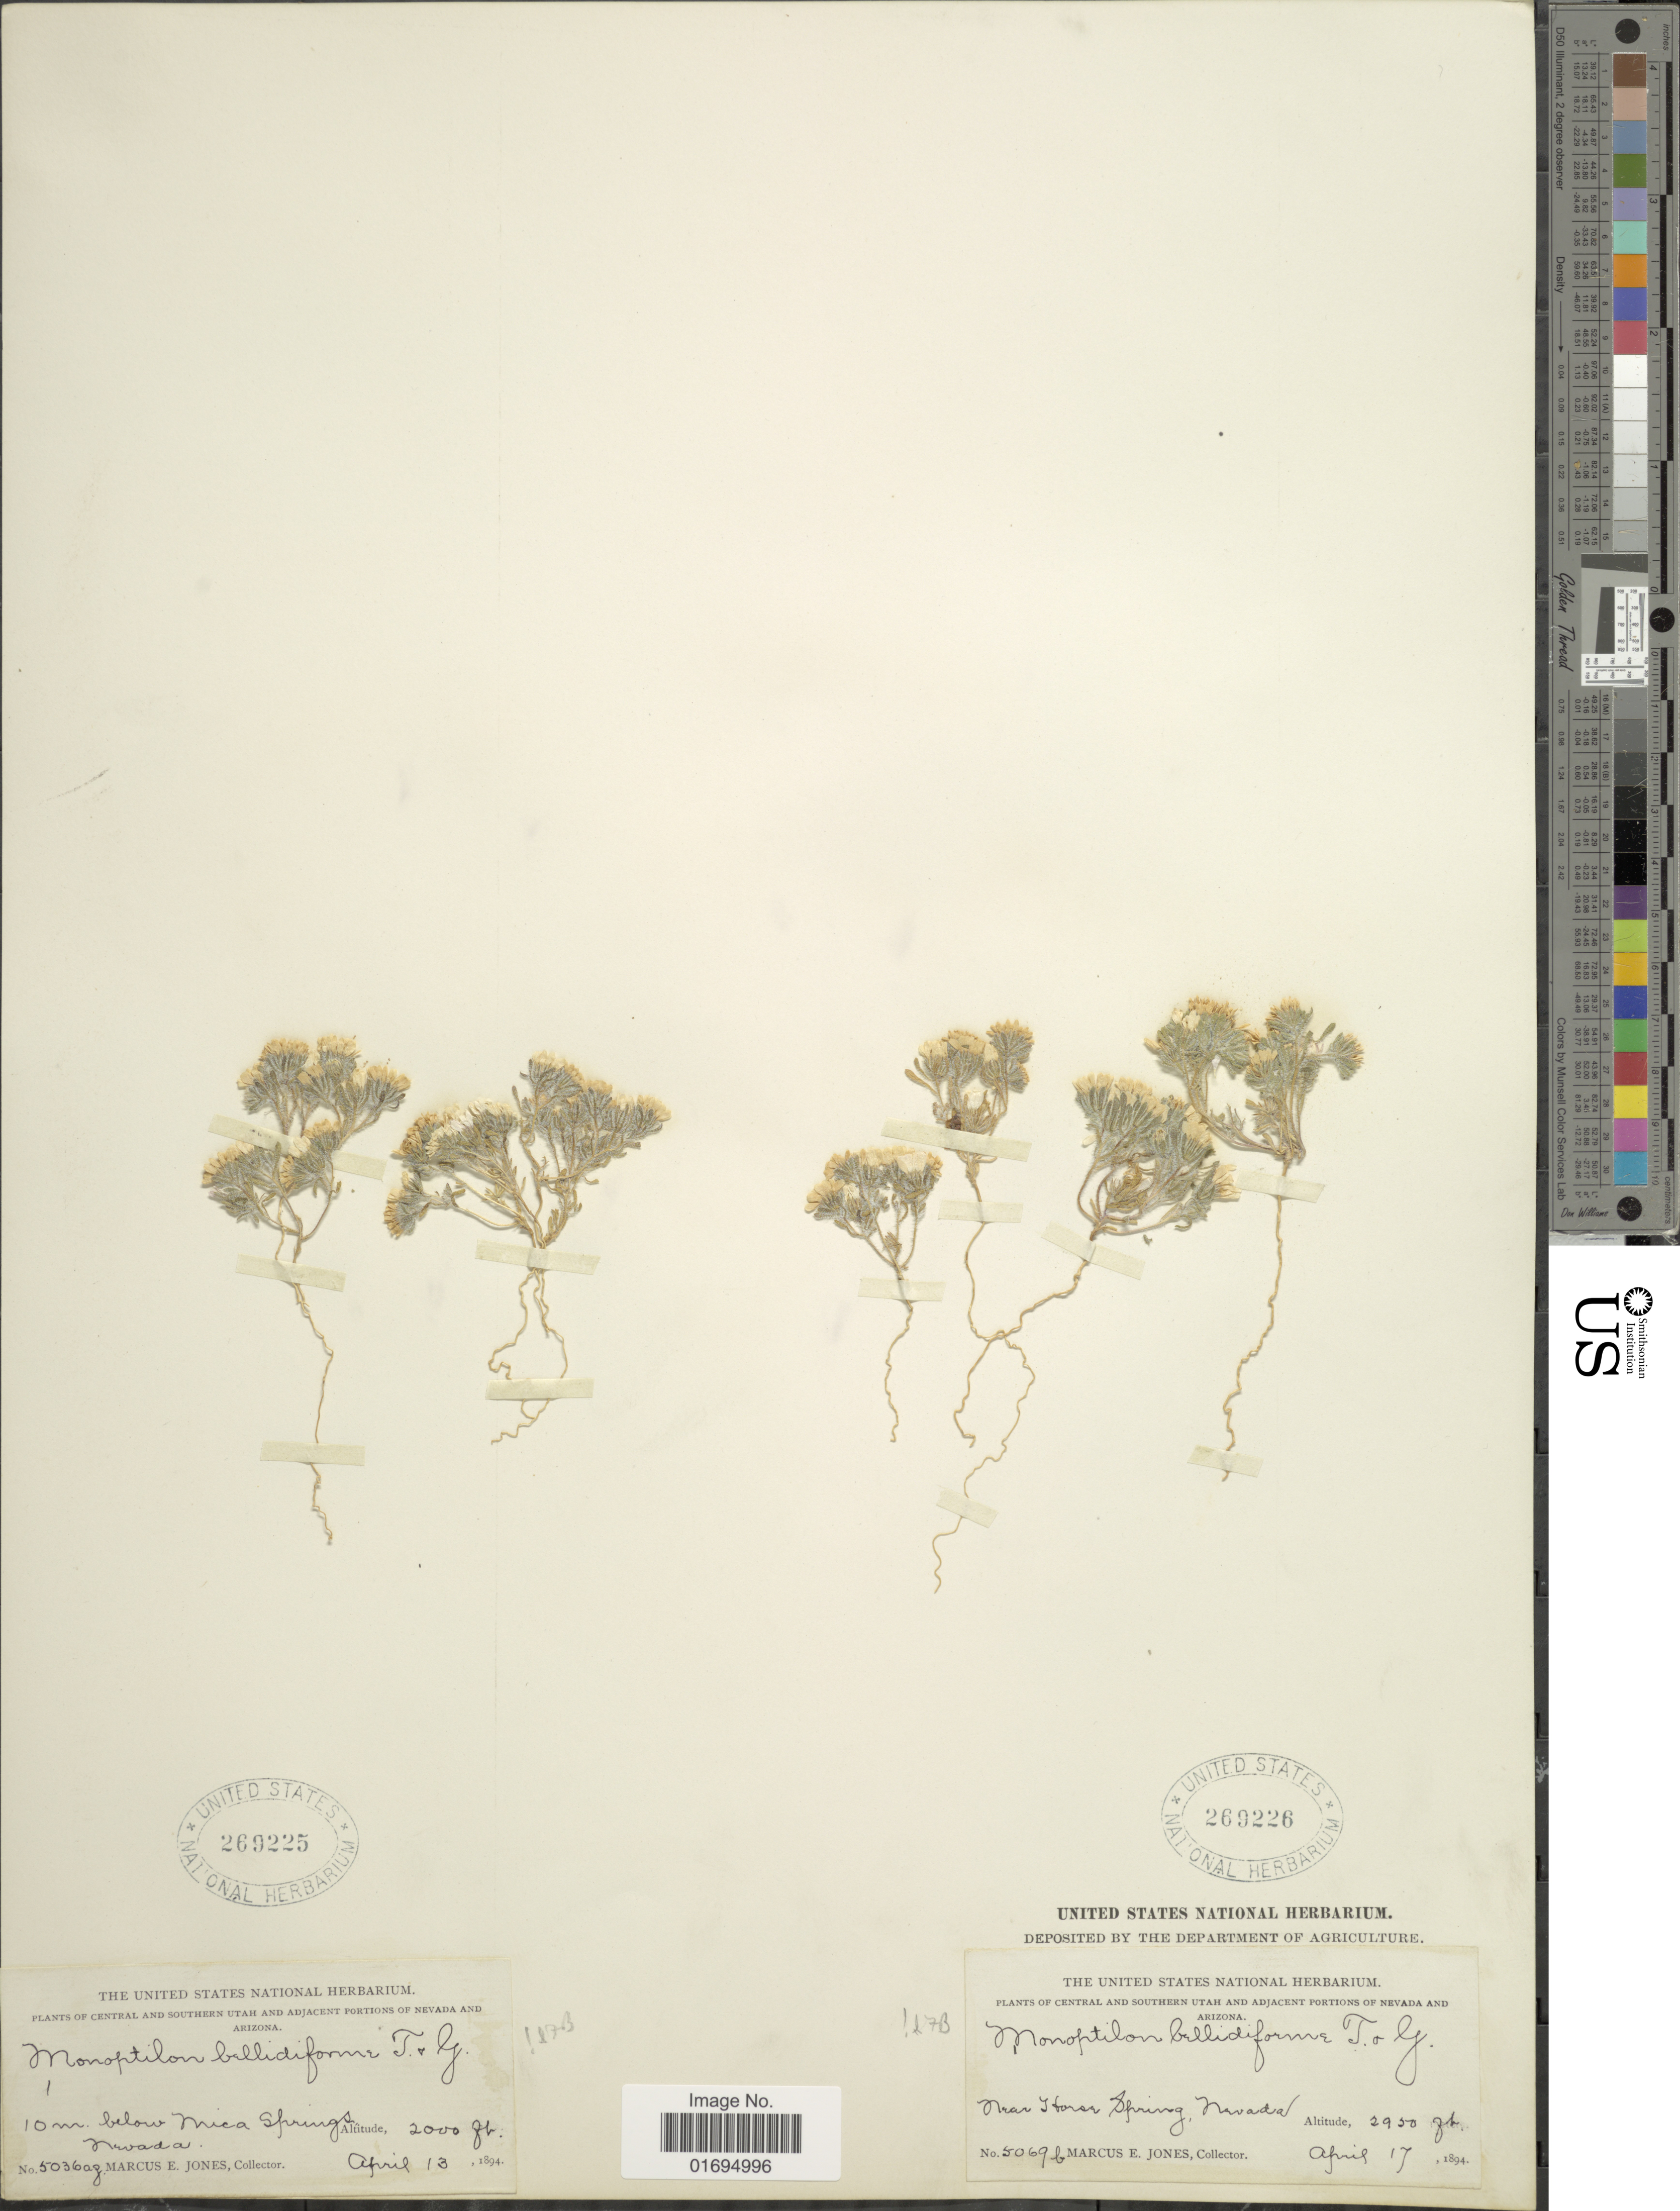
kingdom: Plantae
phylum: Tracheophyta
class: Magnoliopsida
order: Asterales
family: Asteraceae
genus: Monoptilon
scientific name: Monoptilon bellidiforme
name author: Torr. & A. Gray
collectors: M. E. Jones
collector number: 5069b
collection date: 1894-04-17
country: United States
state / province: Nevada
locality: Near Horse Spring.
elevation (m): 899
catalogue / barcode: US 269226-2